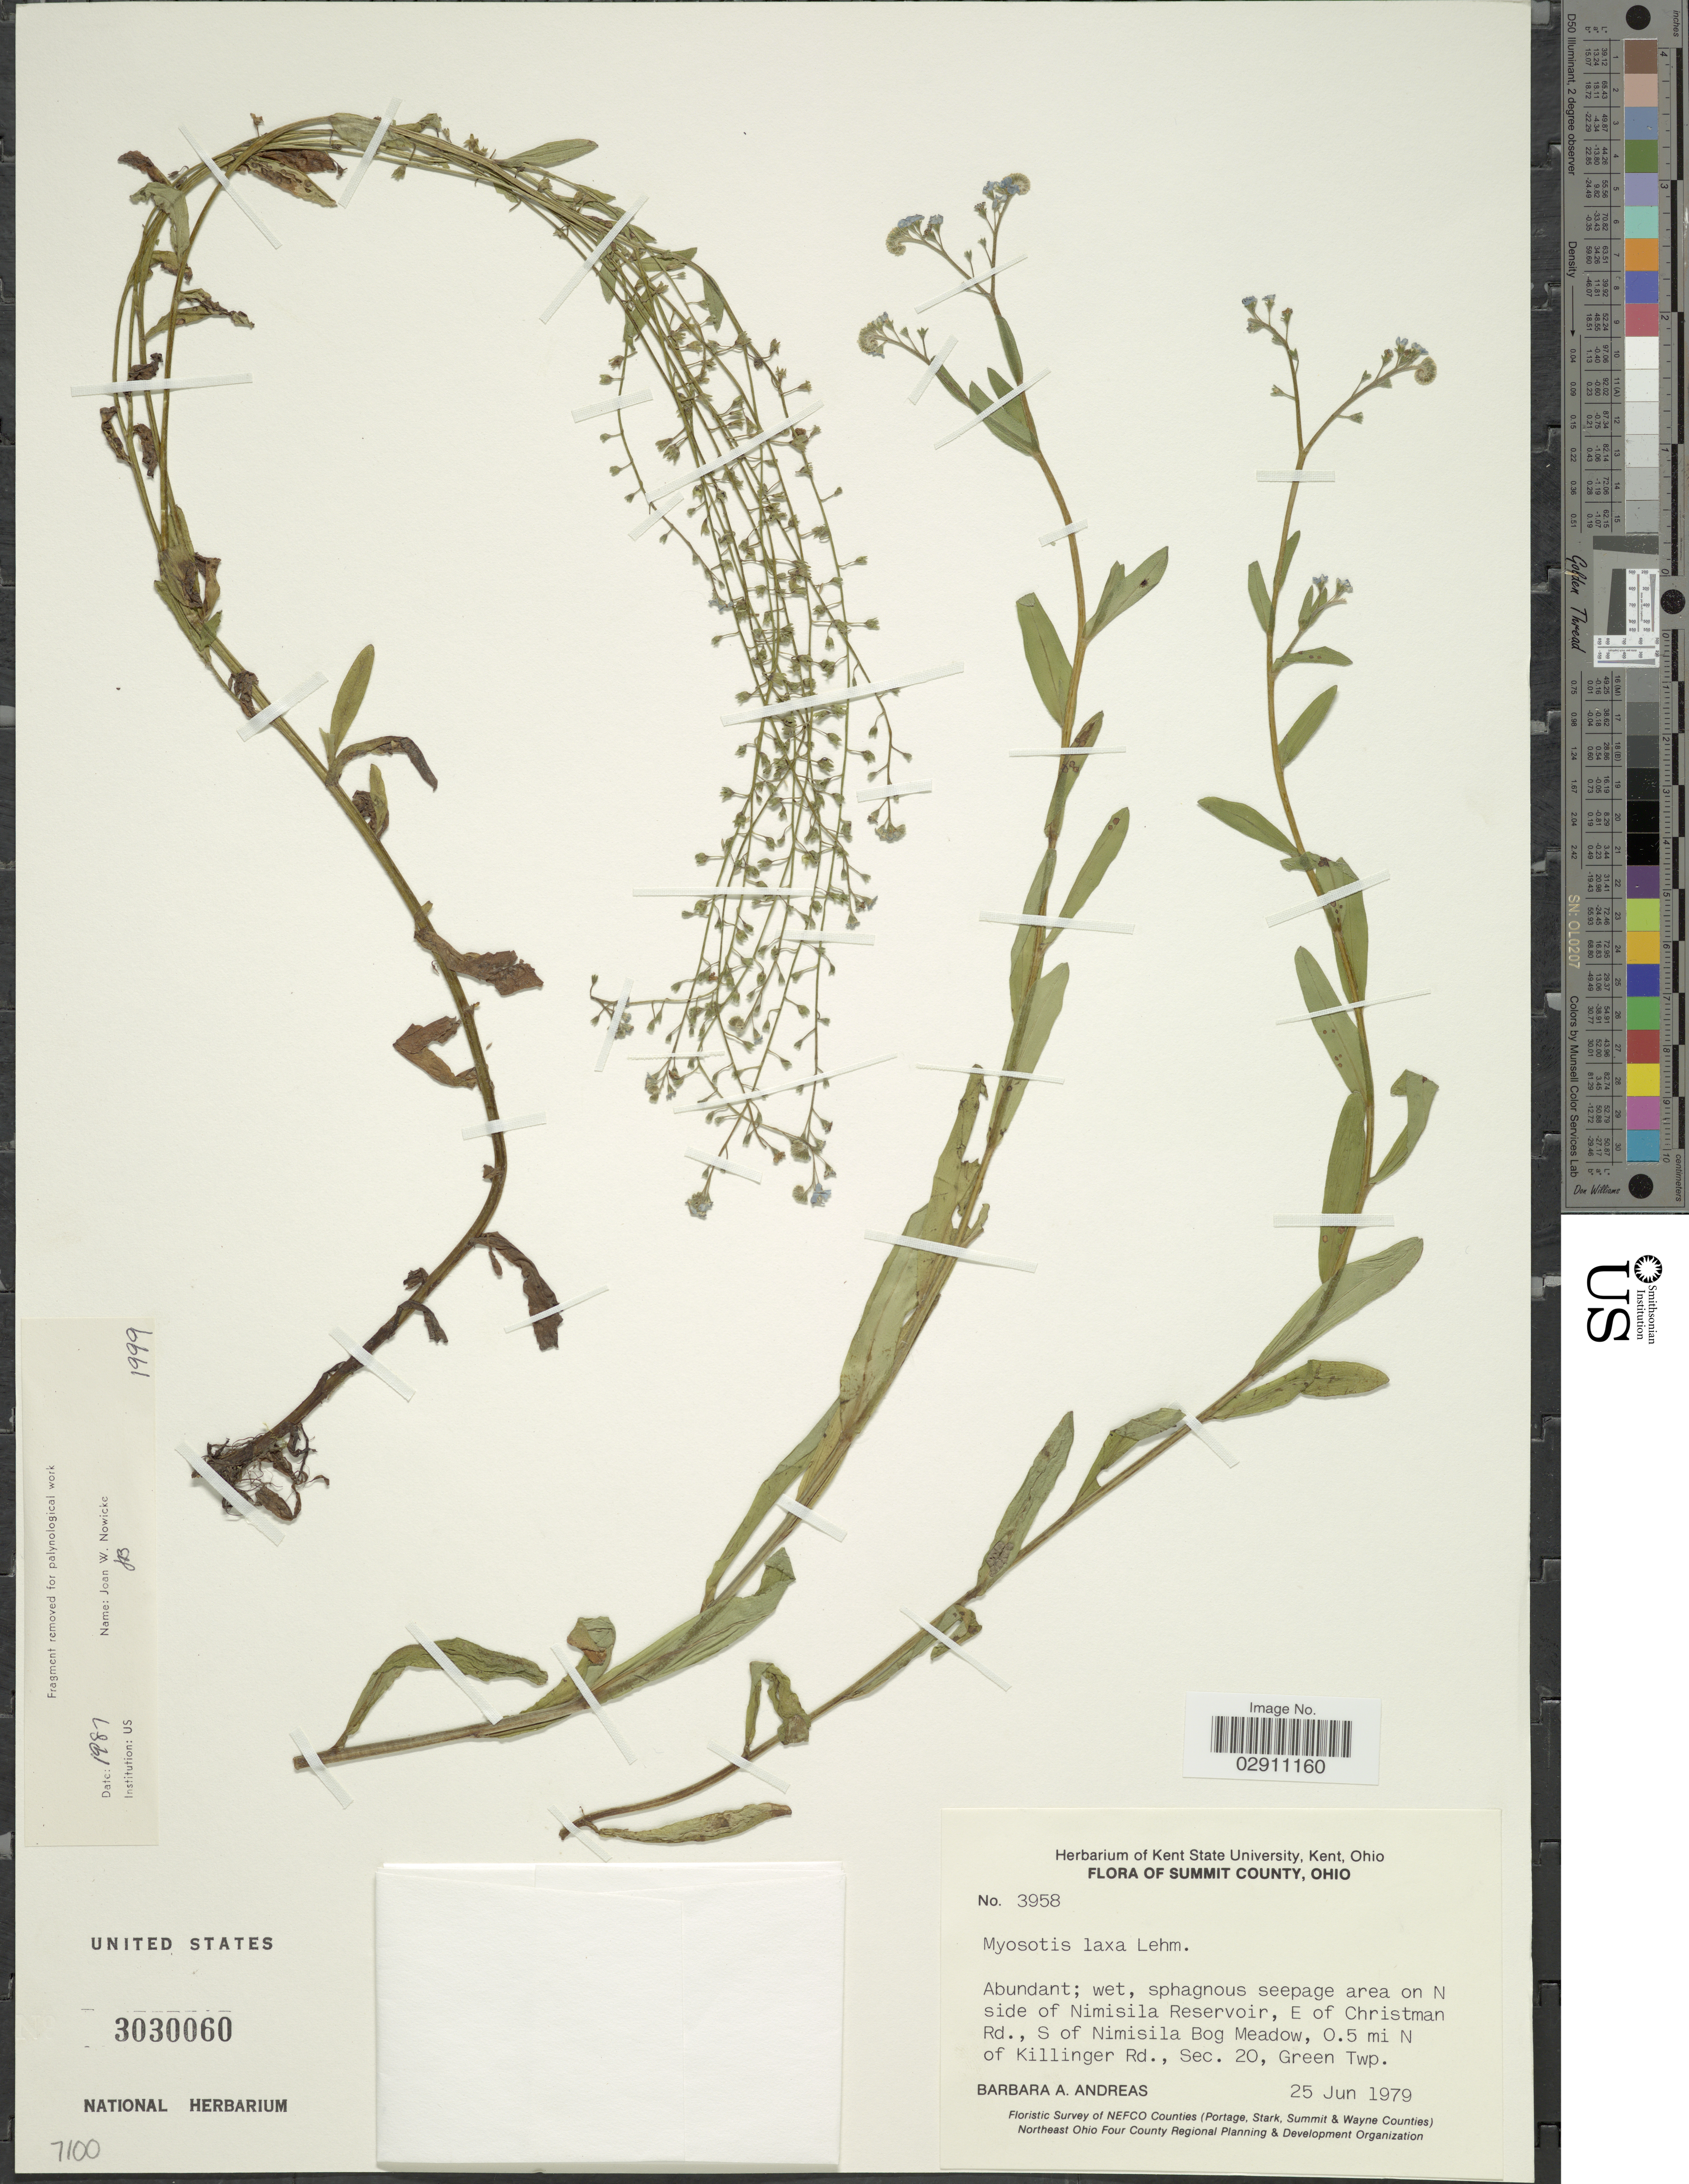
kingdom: Plantae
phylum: Tracheophyta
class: Magnoliopsida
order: Boraginales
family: Boraginaceae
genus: Myosotis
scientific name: Myosotis laxa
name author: F. Lehm.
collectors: B. A. Andreas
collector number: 3958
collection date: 1979-06-25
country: United States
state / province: Ohio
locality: Summit County, Abundant: wet, sphagnous seepage area on N side of Nimisila Reservoir, E of Christman Rd., S of Nimisila Bog Meadow, 0.5 mi N of Killinger Rd., Sec. 20, Green Twp.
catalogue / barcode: US 3030060